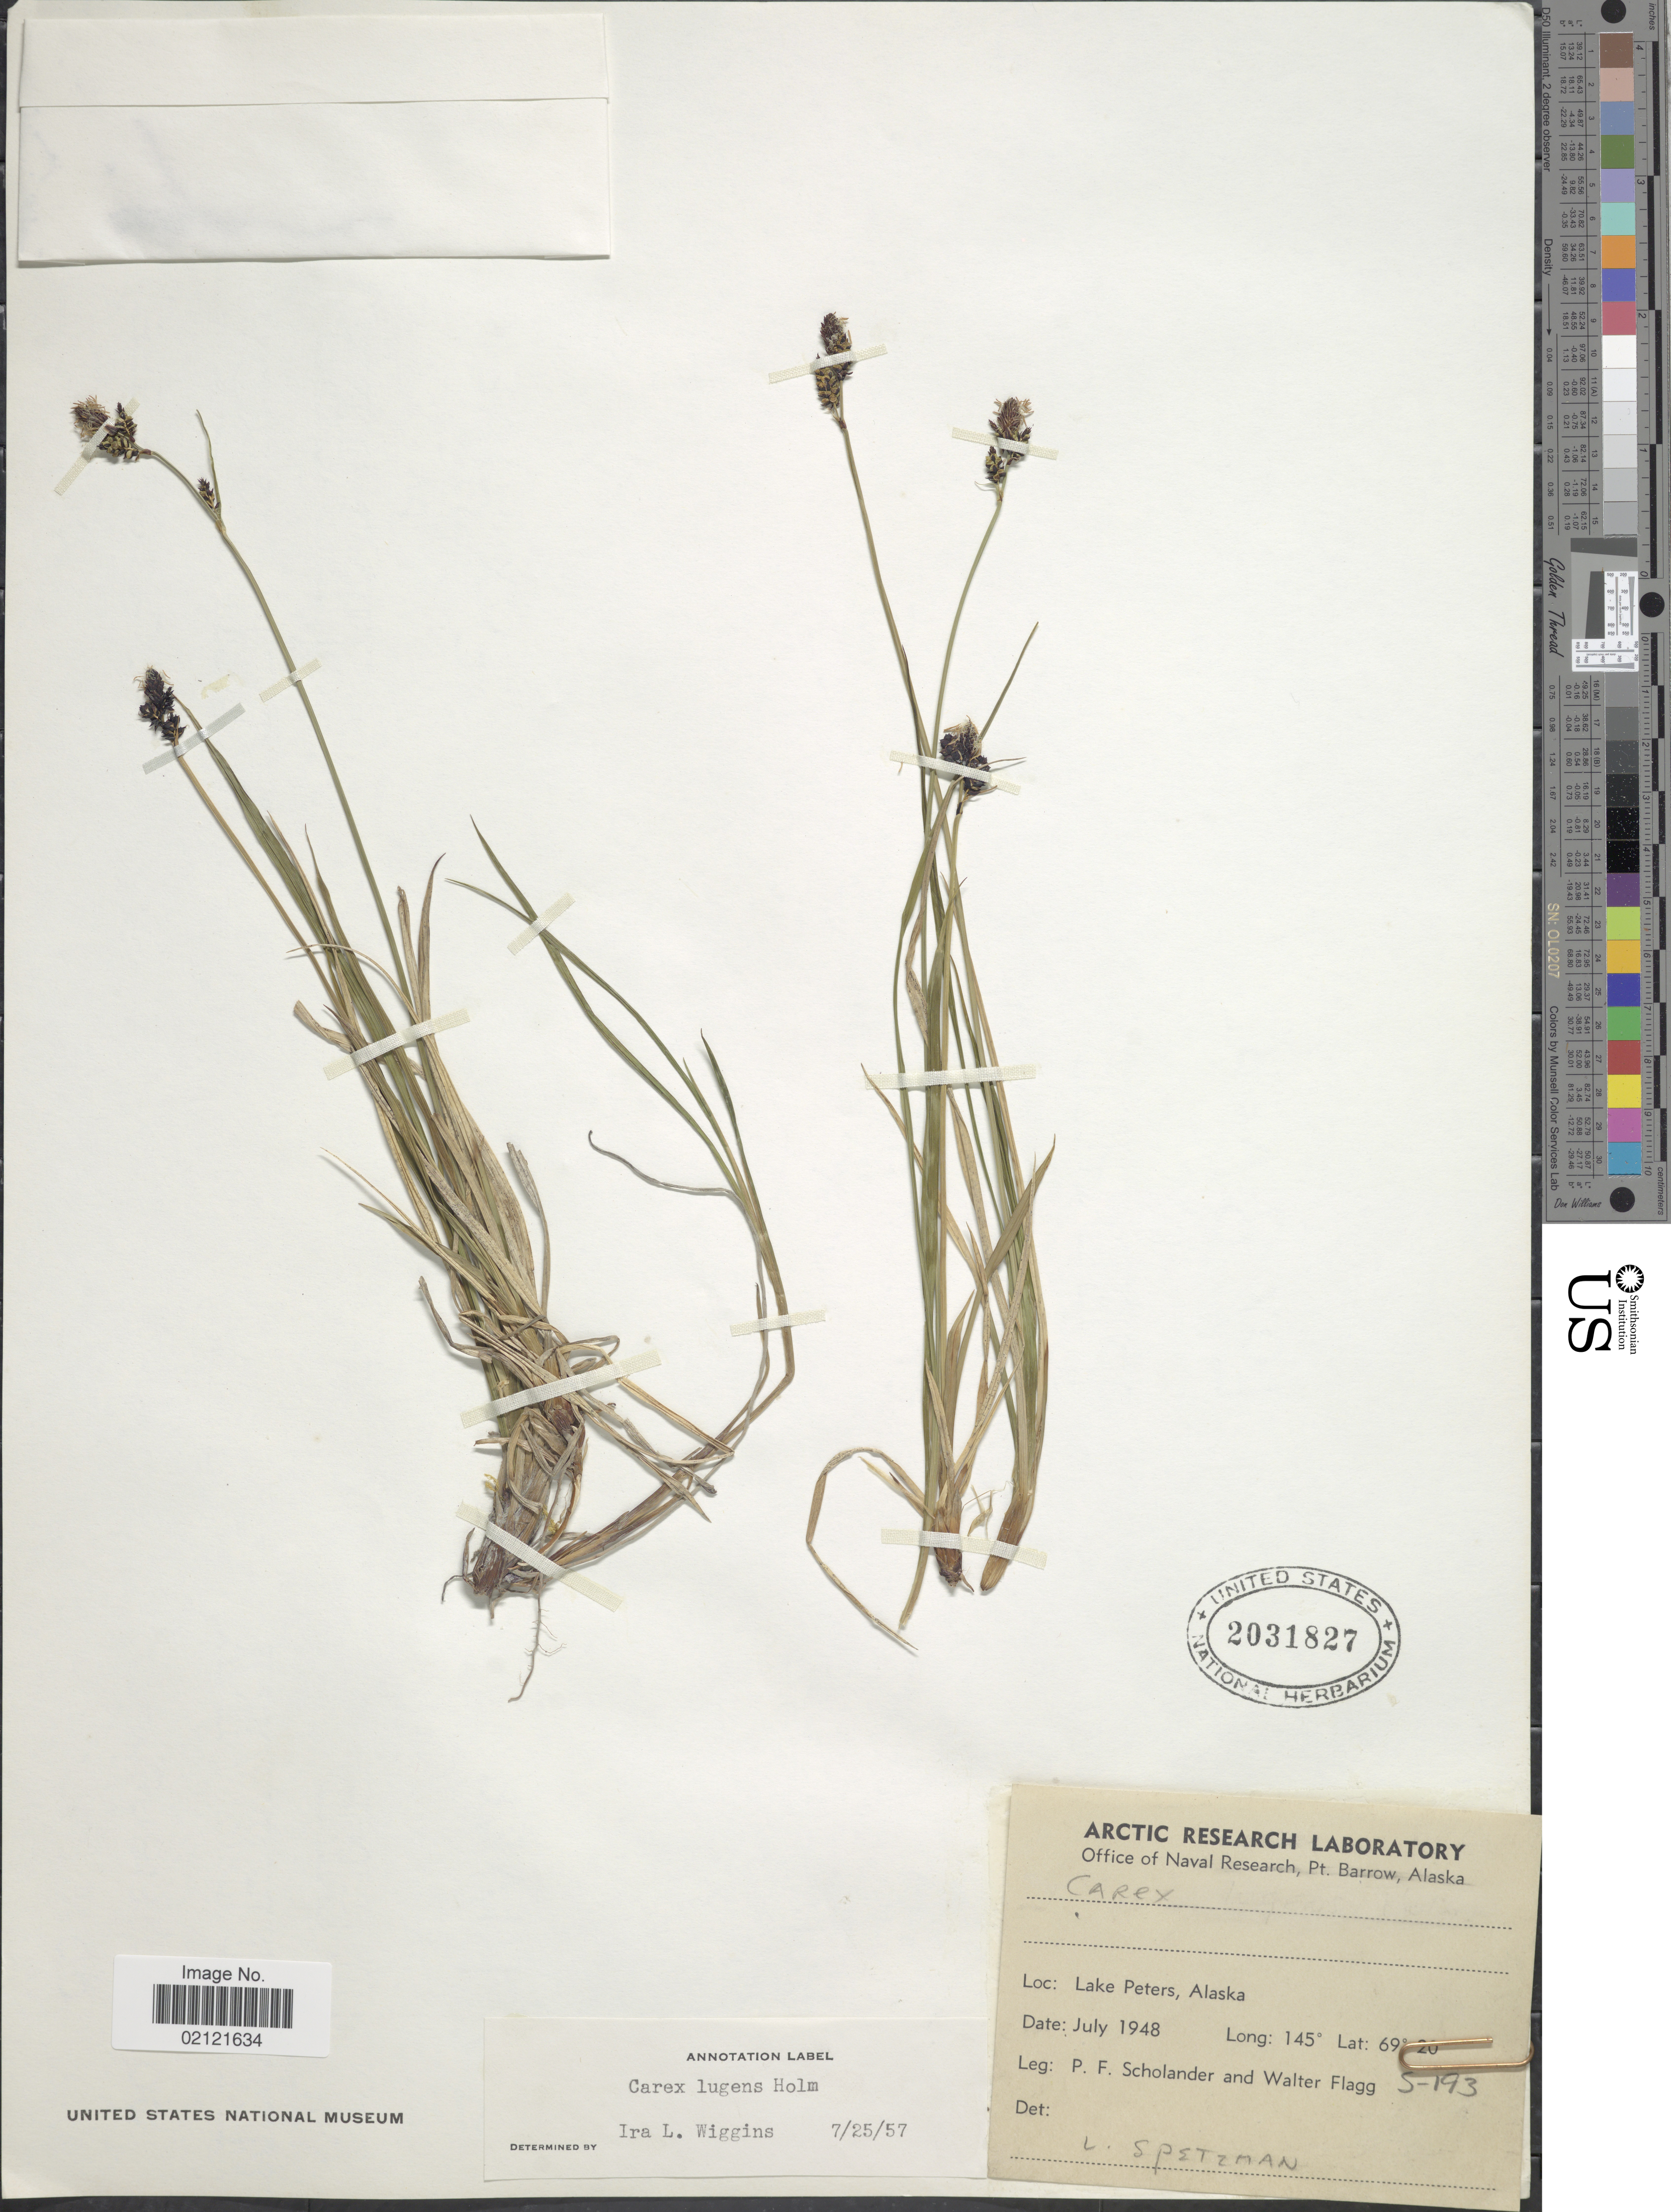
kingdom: Plantae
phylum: Tracheophyta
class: Liliopsida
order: Poales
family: Cyperaceae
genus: Carex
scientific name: Carex bigelowii subsp. lugens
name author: (Holm) T.V. Egorova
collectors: P. Scholander & W. Flagg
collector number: S-193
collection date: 1948-07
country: United States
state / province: Alaska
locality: Lake Peters, Alaska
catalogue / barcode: US 2031827